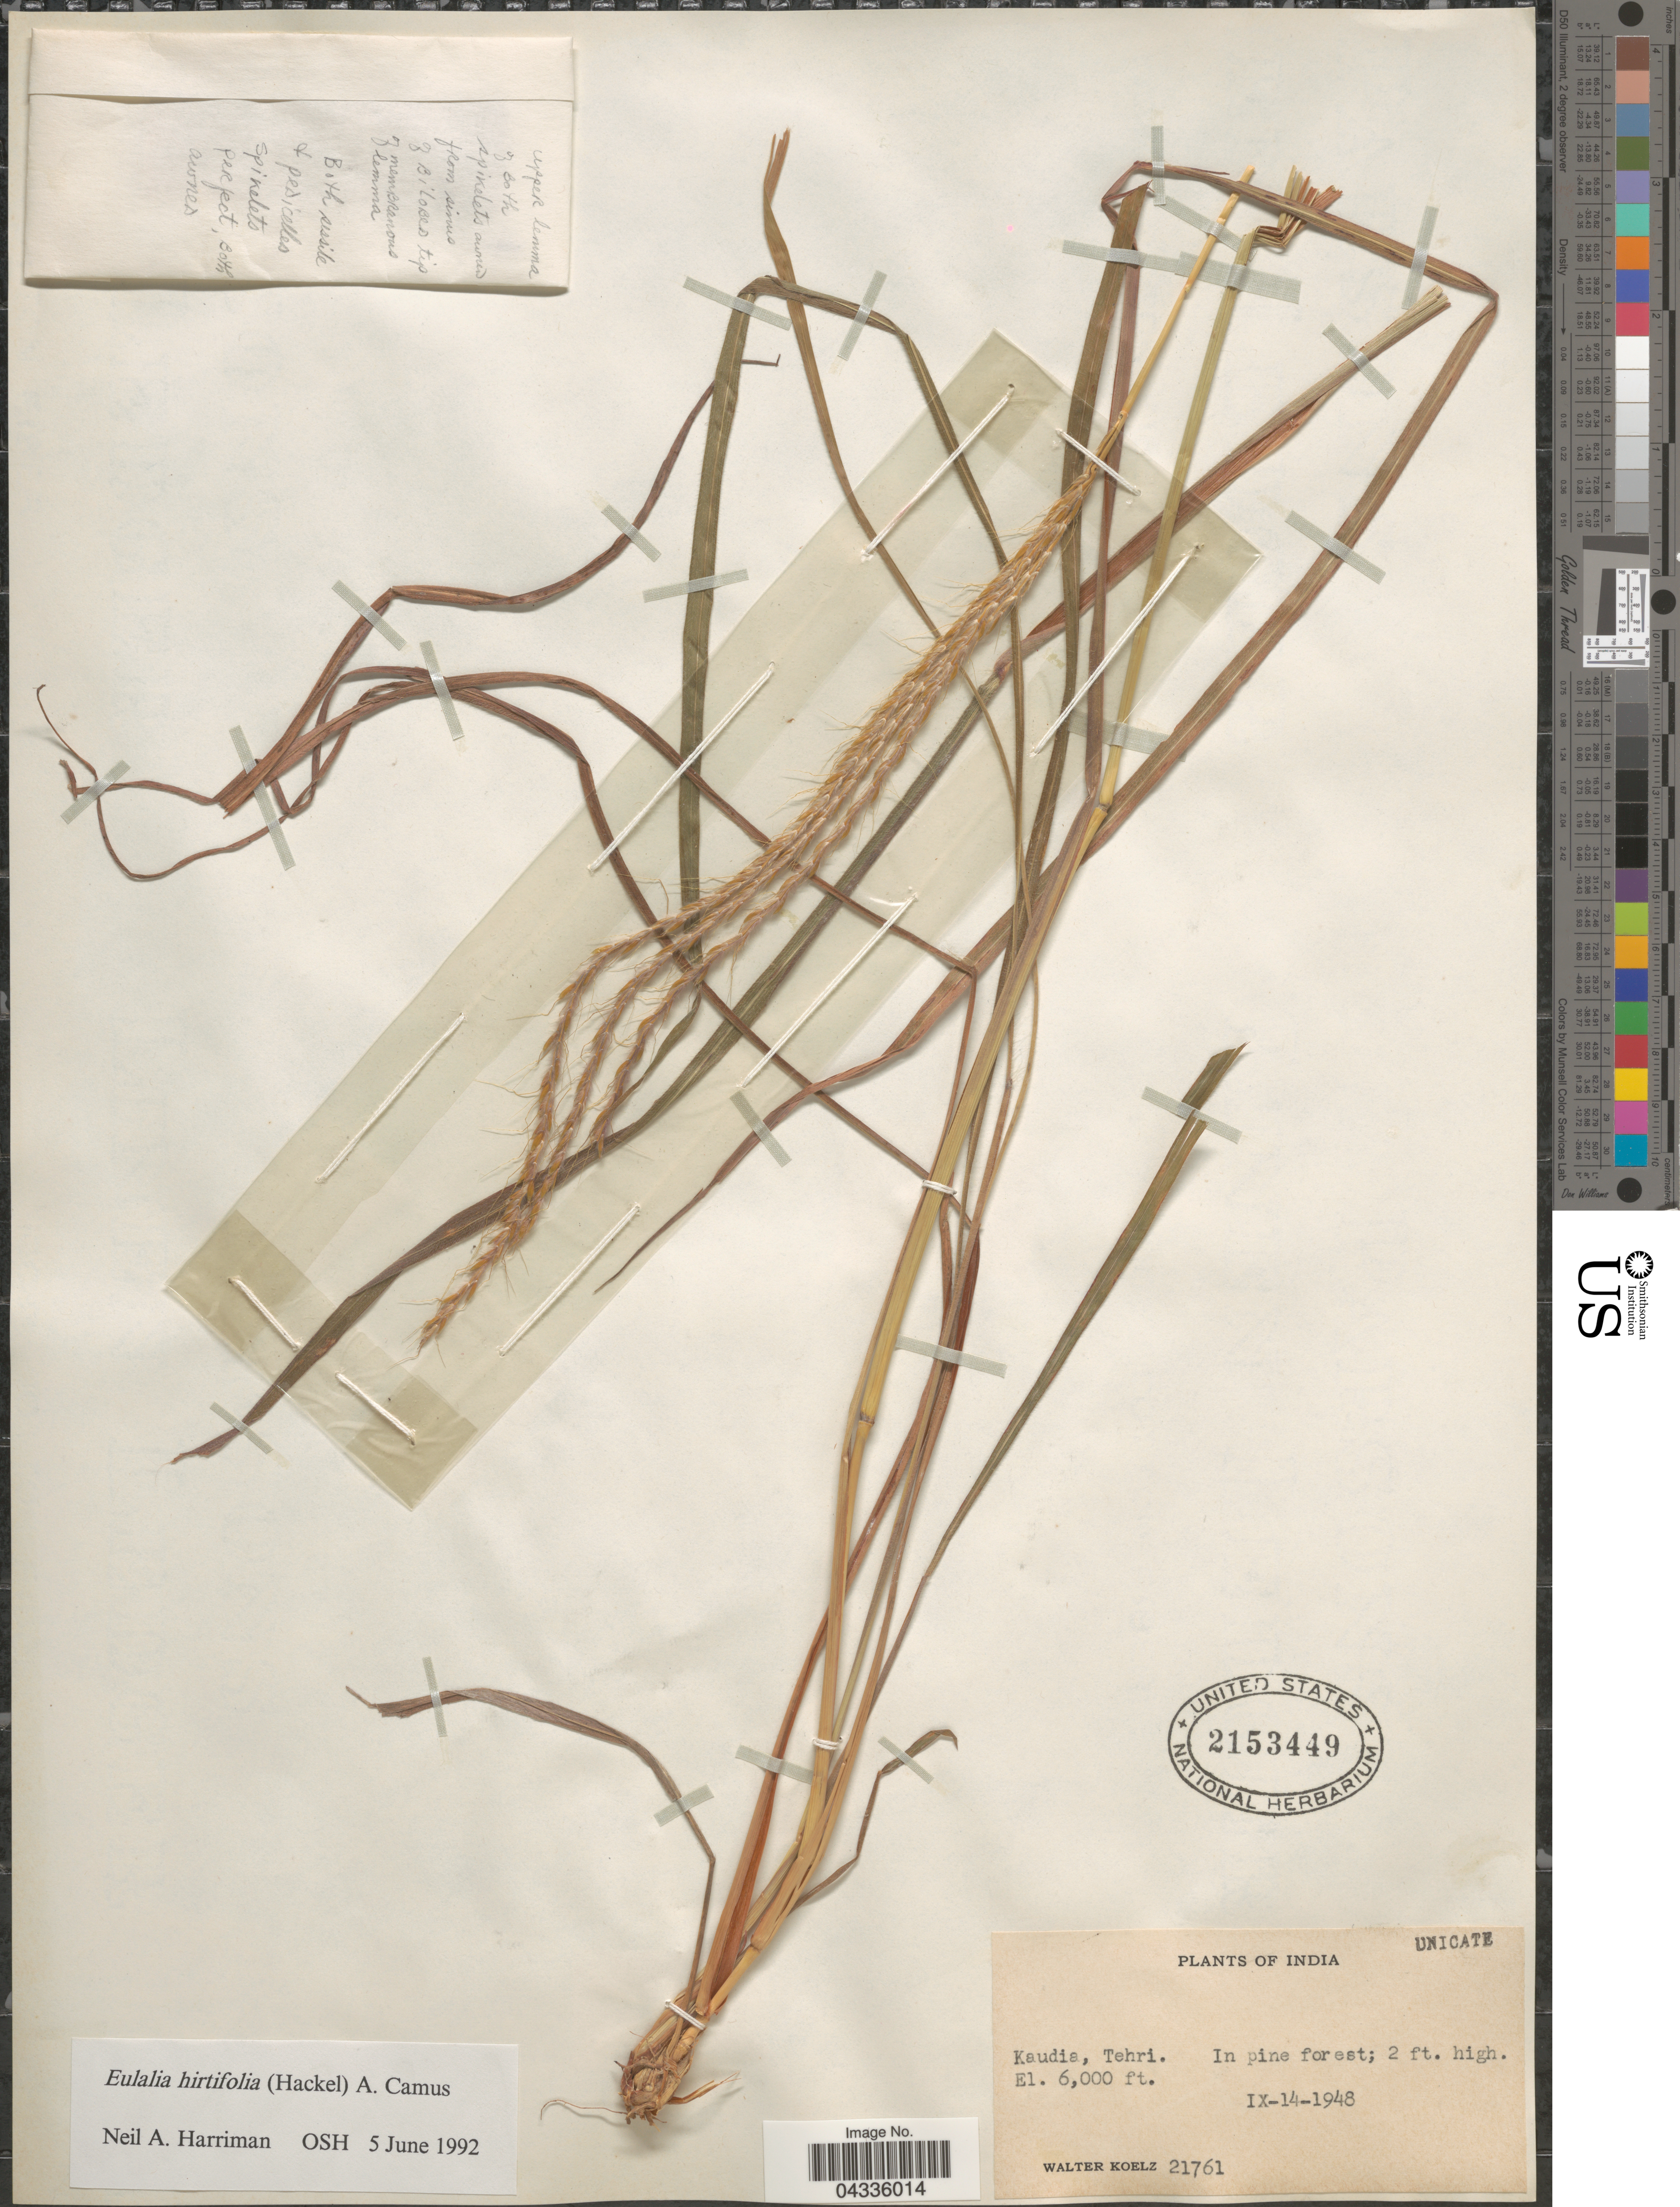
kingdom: Plantae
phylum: Tracheophyta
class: Liliopsida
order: Poales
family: Poaceae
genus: Eulalia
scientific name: Eulalia hirtifolia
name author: (Hack.) A. Camus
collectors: W. N. Koelz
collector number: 21761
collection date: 1948-09-14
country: India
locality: Kaudia, Tehri.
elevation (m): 1829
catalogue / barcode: US 2153449